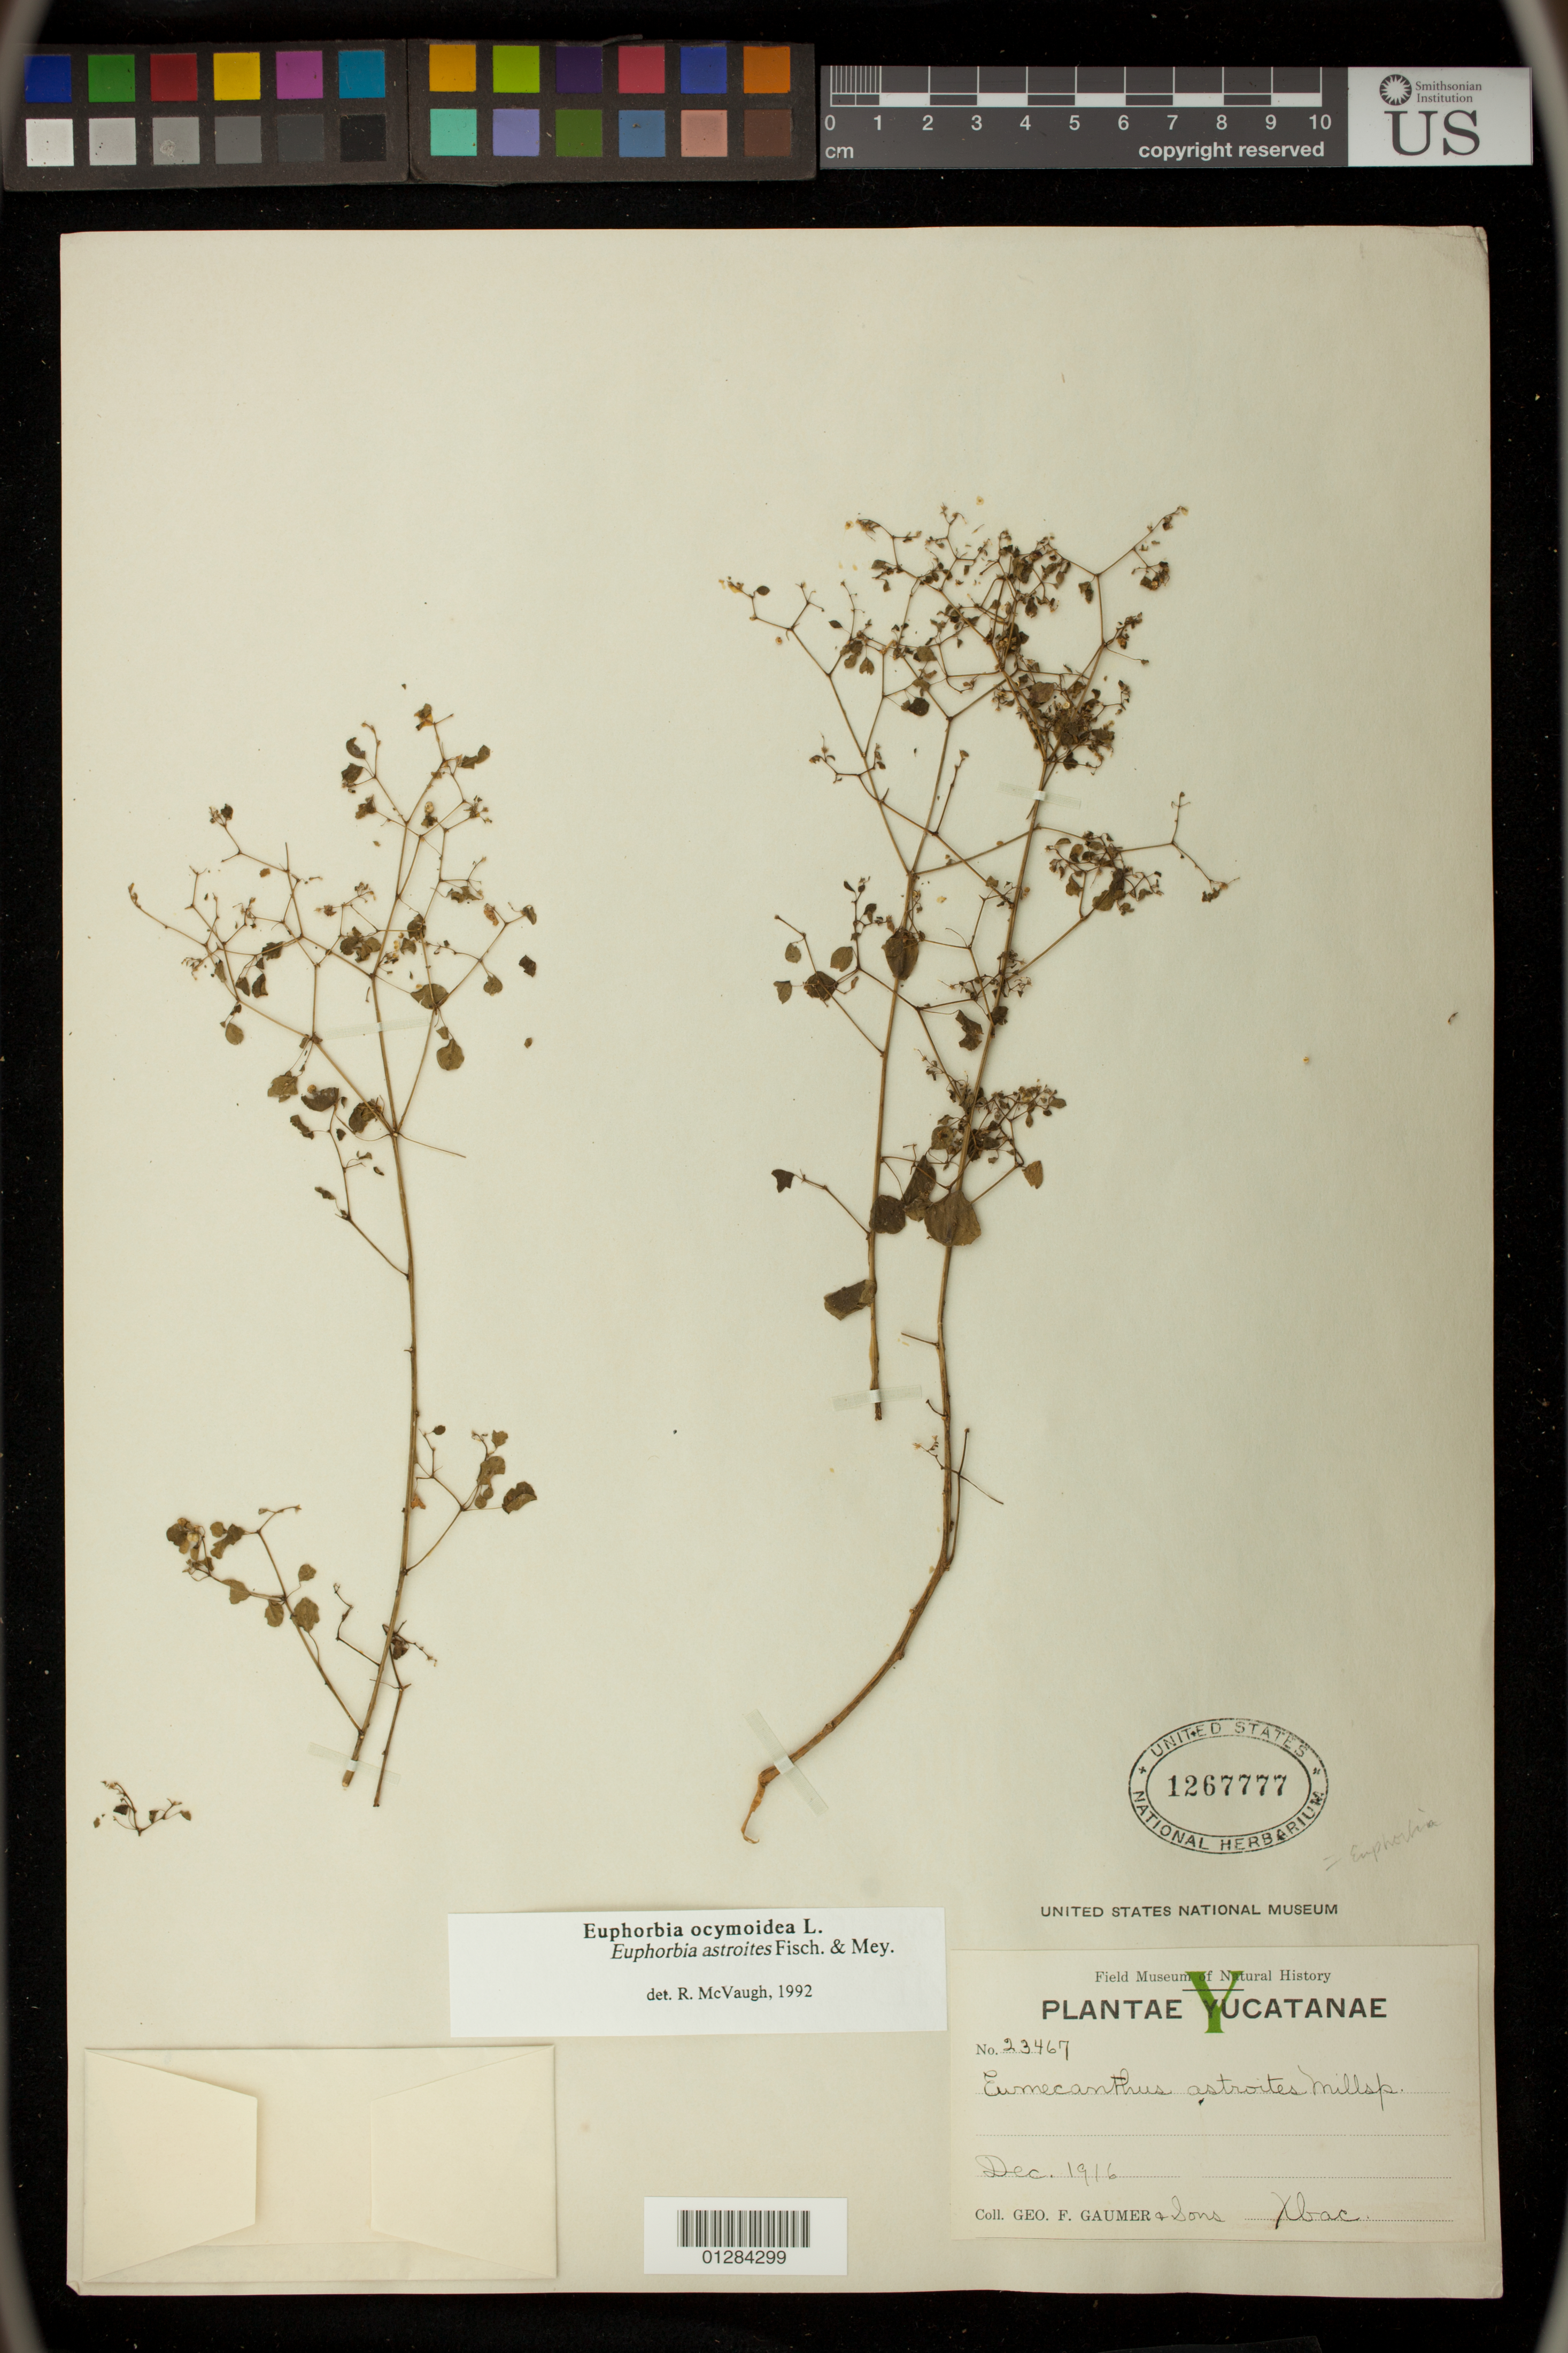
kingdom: Plantae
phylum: Tracheophyta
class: Magnoliopsida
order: Malpighiales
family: Euphorbiaceae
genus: Euphorbia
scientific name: Euphorbia ocymoidea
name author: L.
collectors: G. F. Gaumer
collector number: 23467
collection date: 1916-12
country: Mexico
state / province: Yucatán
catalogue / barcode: US 1267777